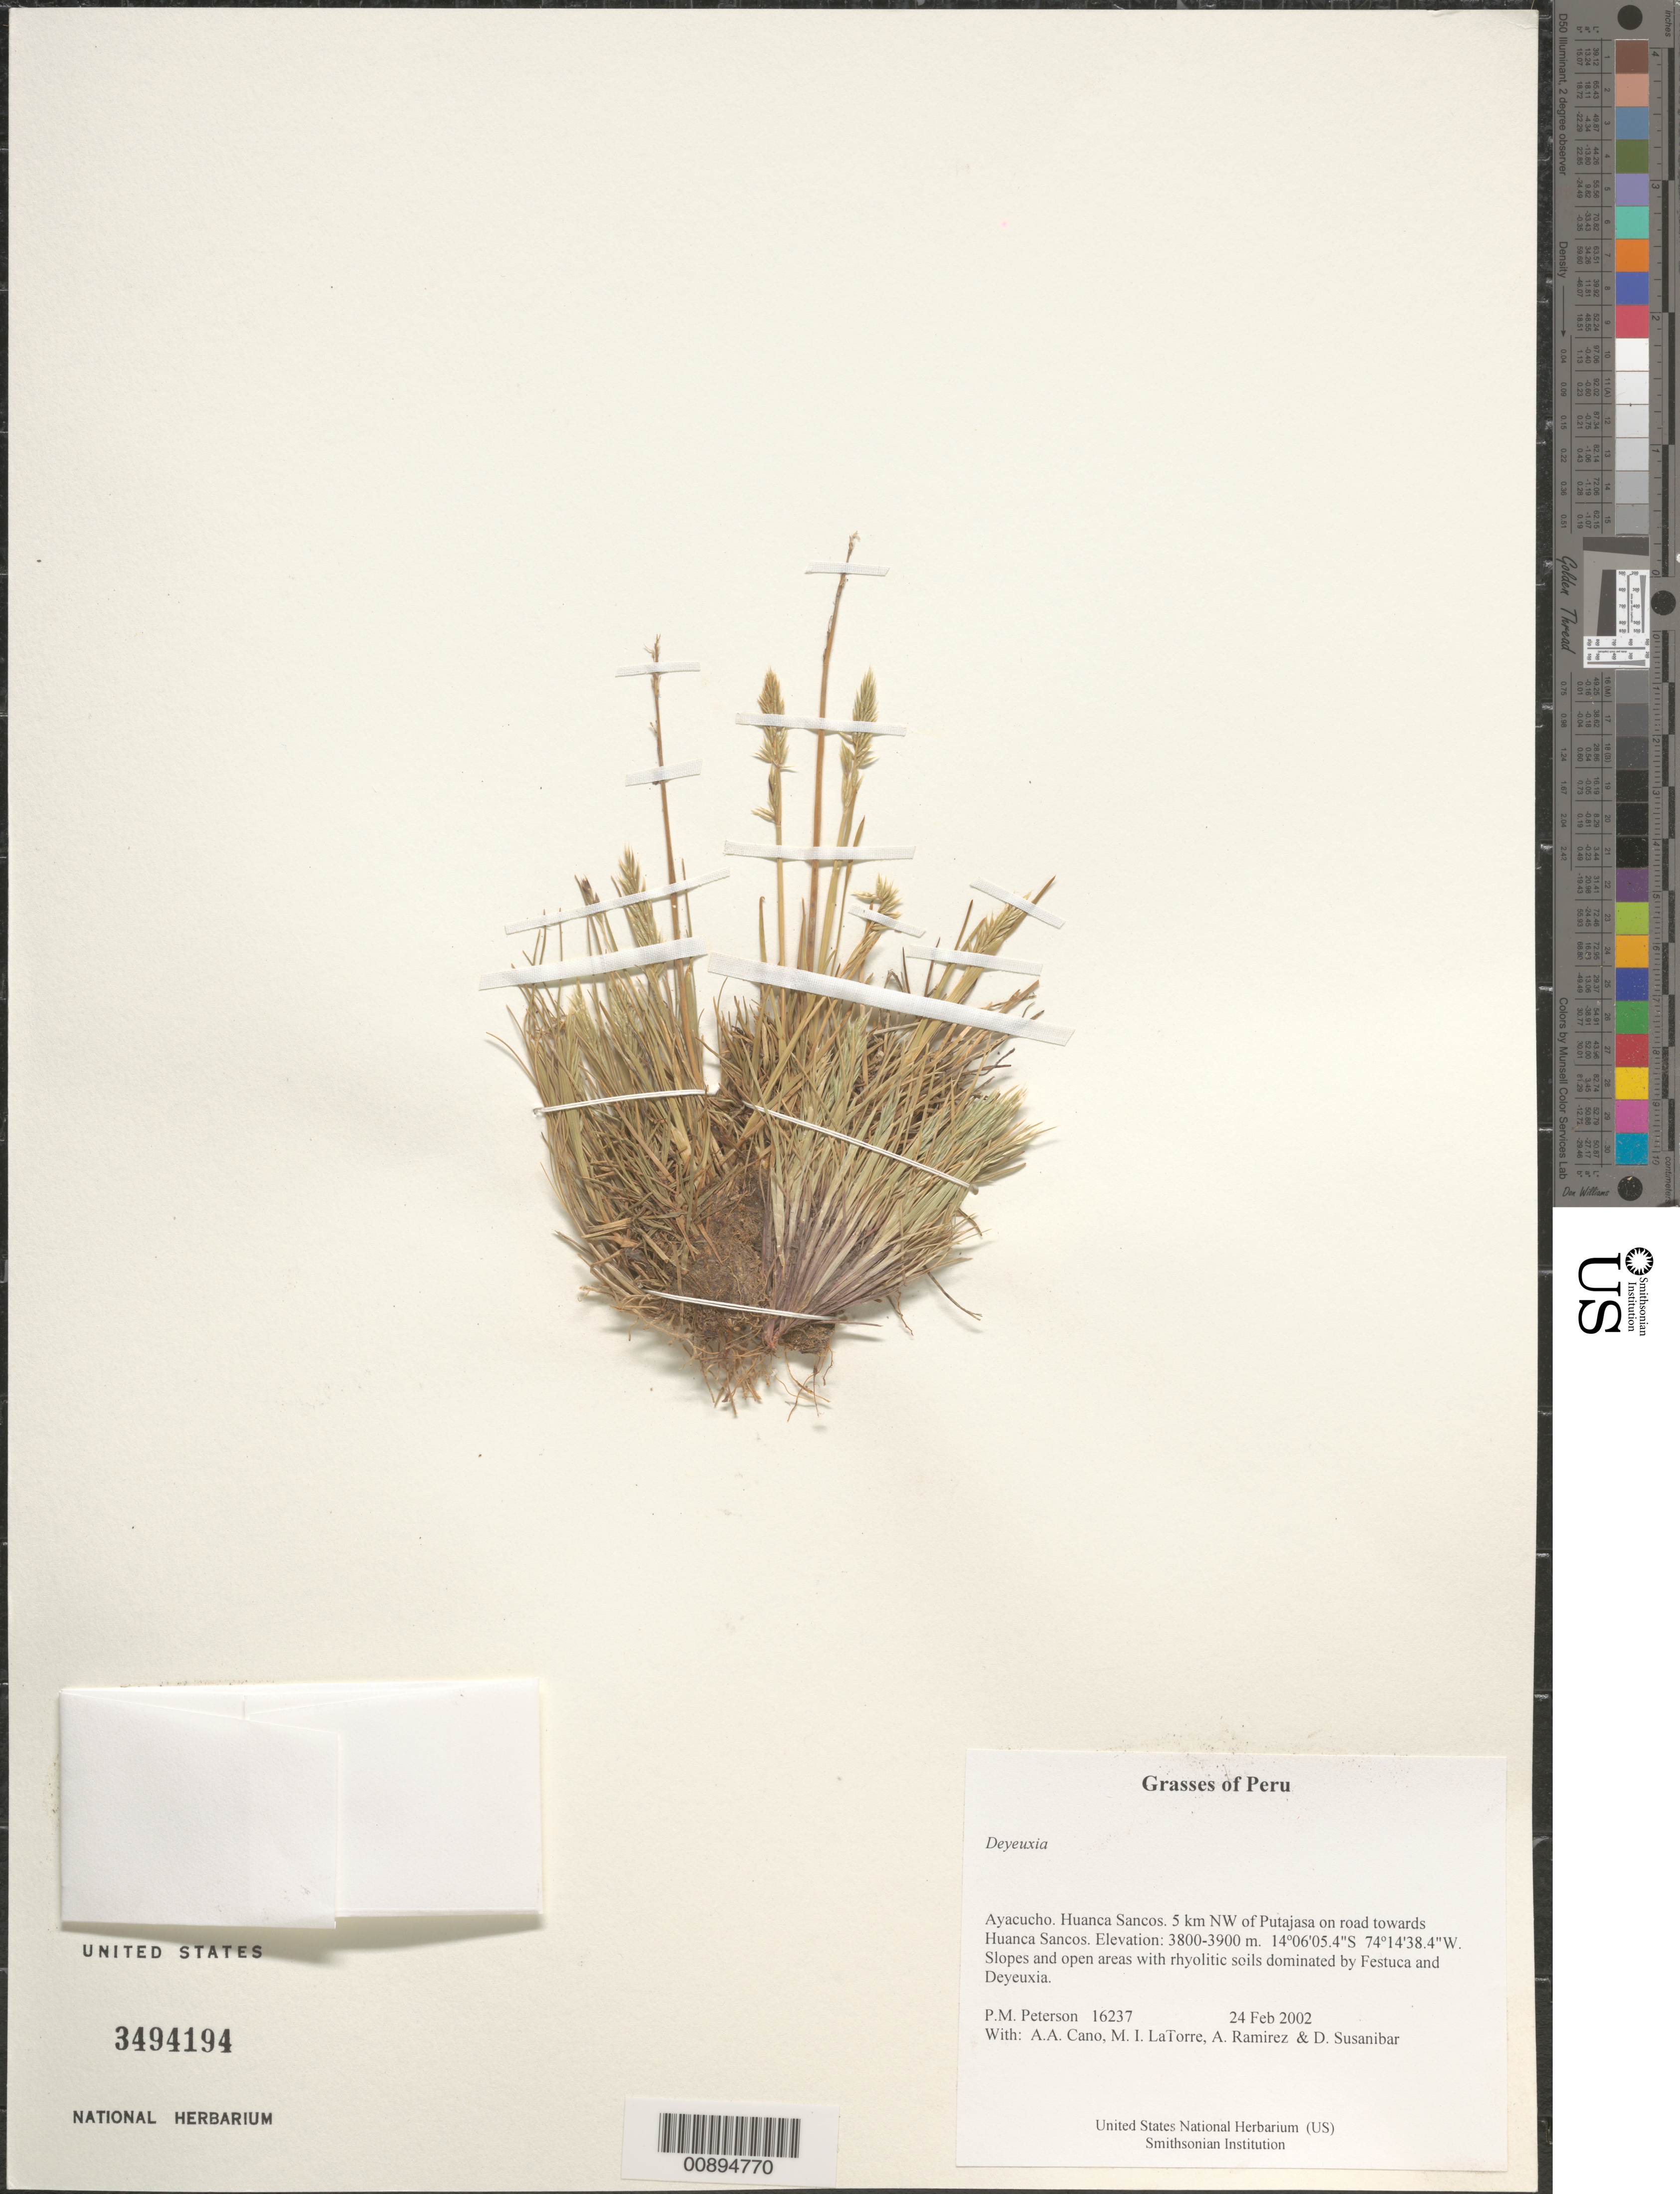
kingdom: Plantae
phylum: Tracheophyta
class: Liliopsida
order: Poales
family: Poaceae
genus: Calamagrostis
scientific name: Calamagrostis sp.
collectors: P. M. Peterson, A. Cano, M. I. La Torre, A. Ramírez & D. Susanibar Cruz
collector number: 16237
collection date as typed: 24 Feb 2002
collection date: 2002-02-24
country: Peru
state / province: Ayacucho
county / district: Huanca Sancos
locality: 5 km NW of Putajasa on road towards Huanca Sancos.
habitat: Slopes and open areas with rhyolitic soils dominated by ~Festuca and Deyeuxia~.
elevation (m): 3800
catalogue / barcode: US 3494194